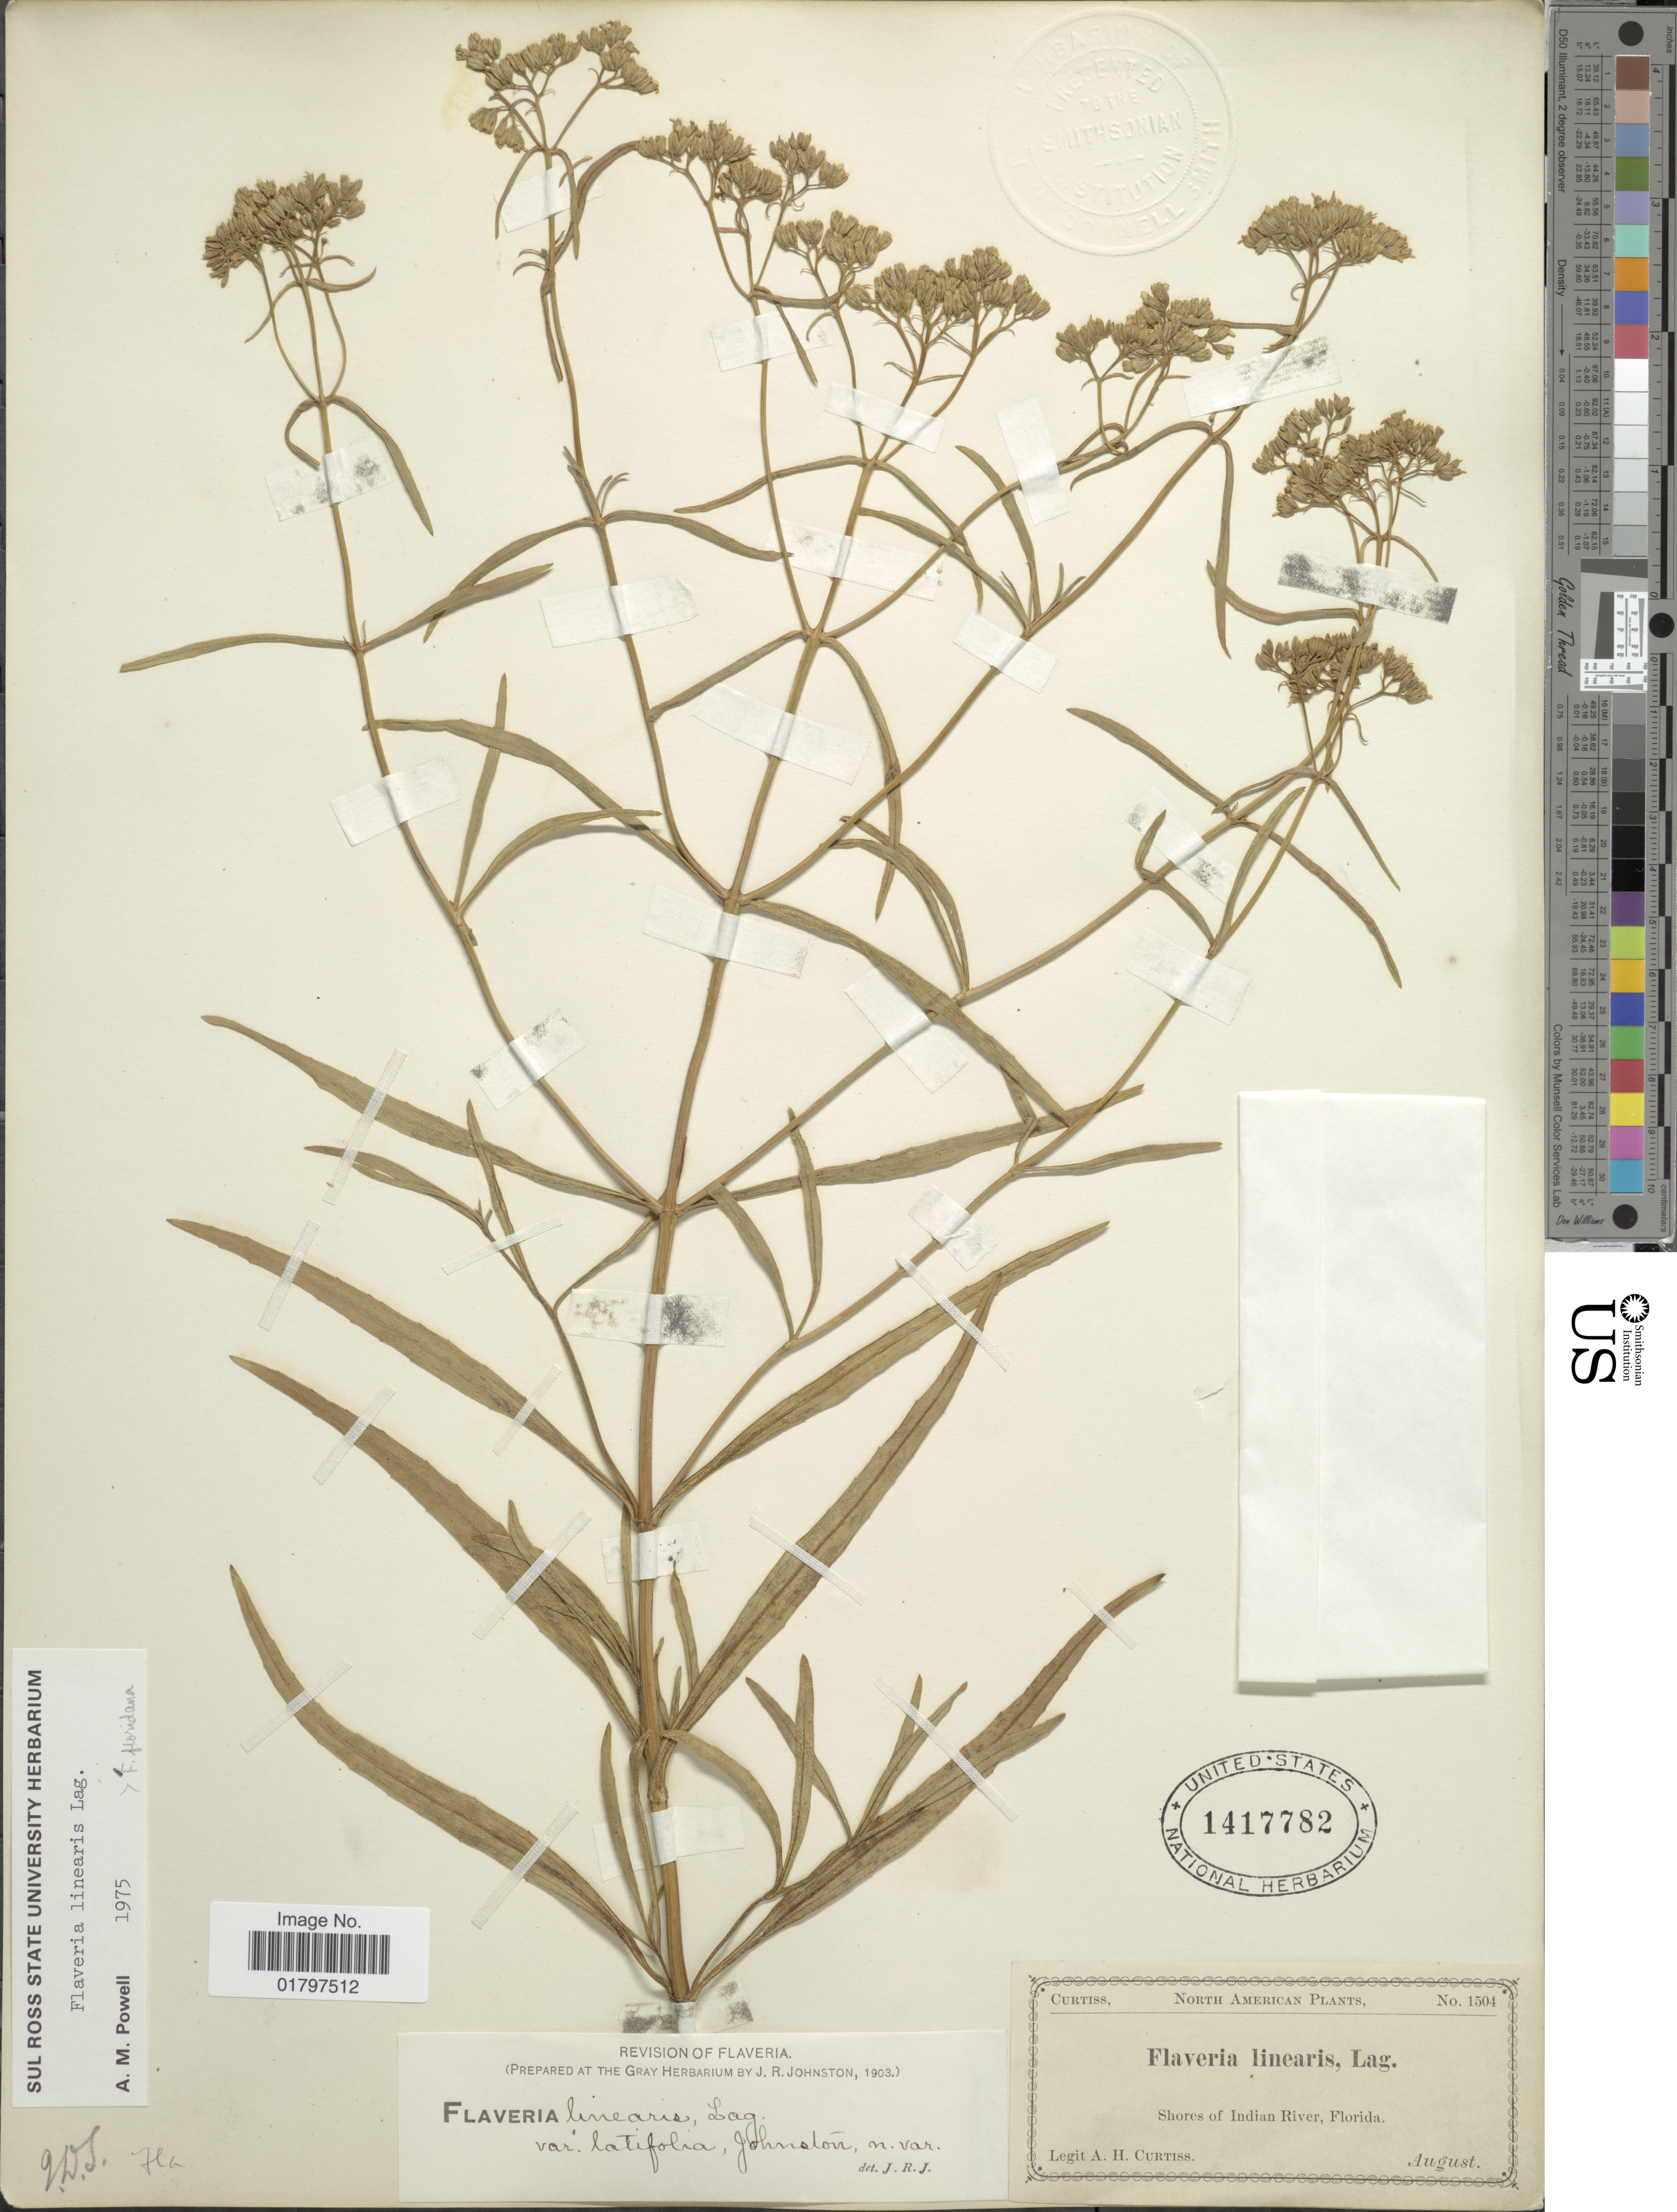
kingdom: Plantae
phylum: Tracheophyta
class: Magnoliopsida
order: Asterales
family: Asteraceae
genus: Flaveria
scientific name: Flaveria linearis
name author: Lag.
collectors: A. H. Curtiss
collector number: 1504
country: United States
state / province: Florida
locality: Shores of Indian River, Florida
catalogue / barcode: US 1417782